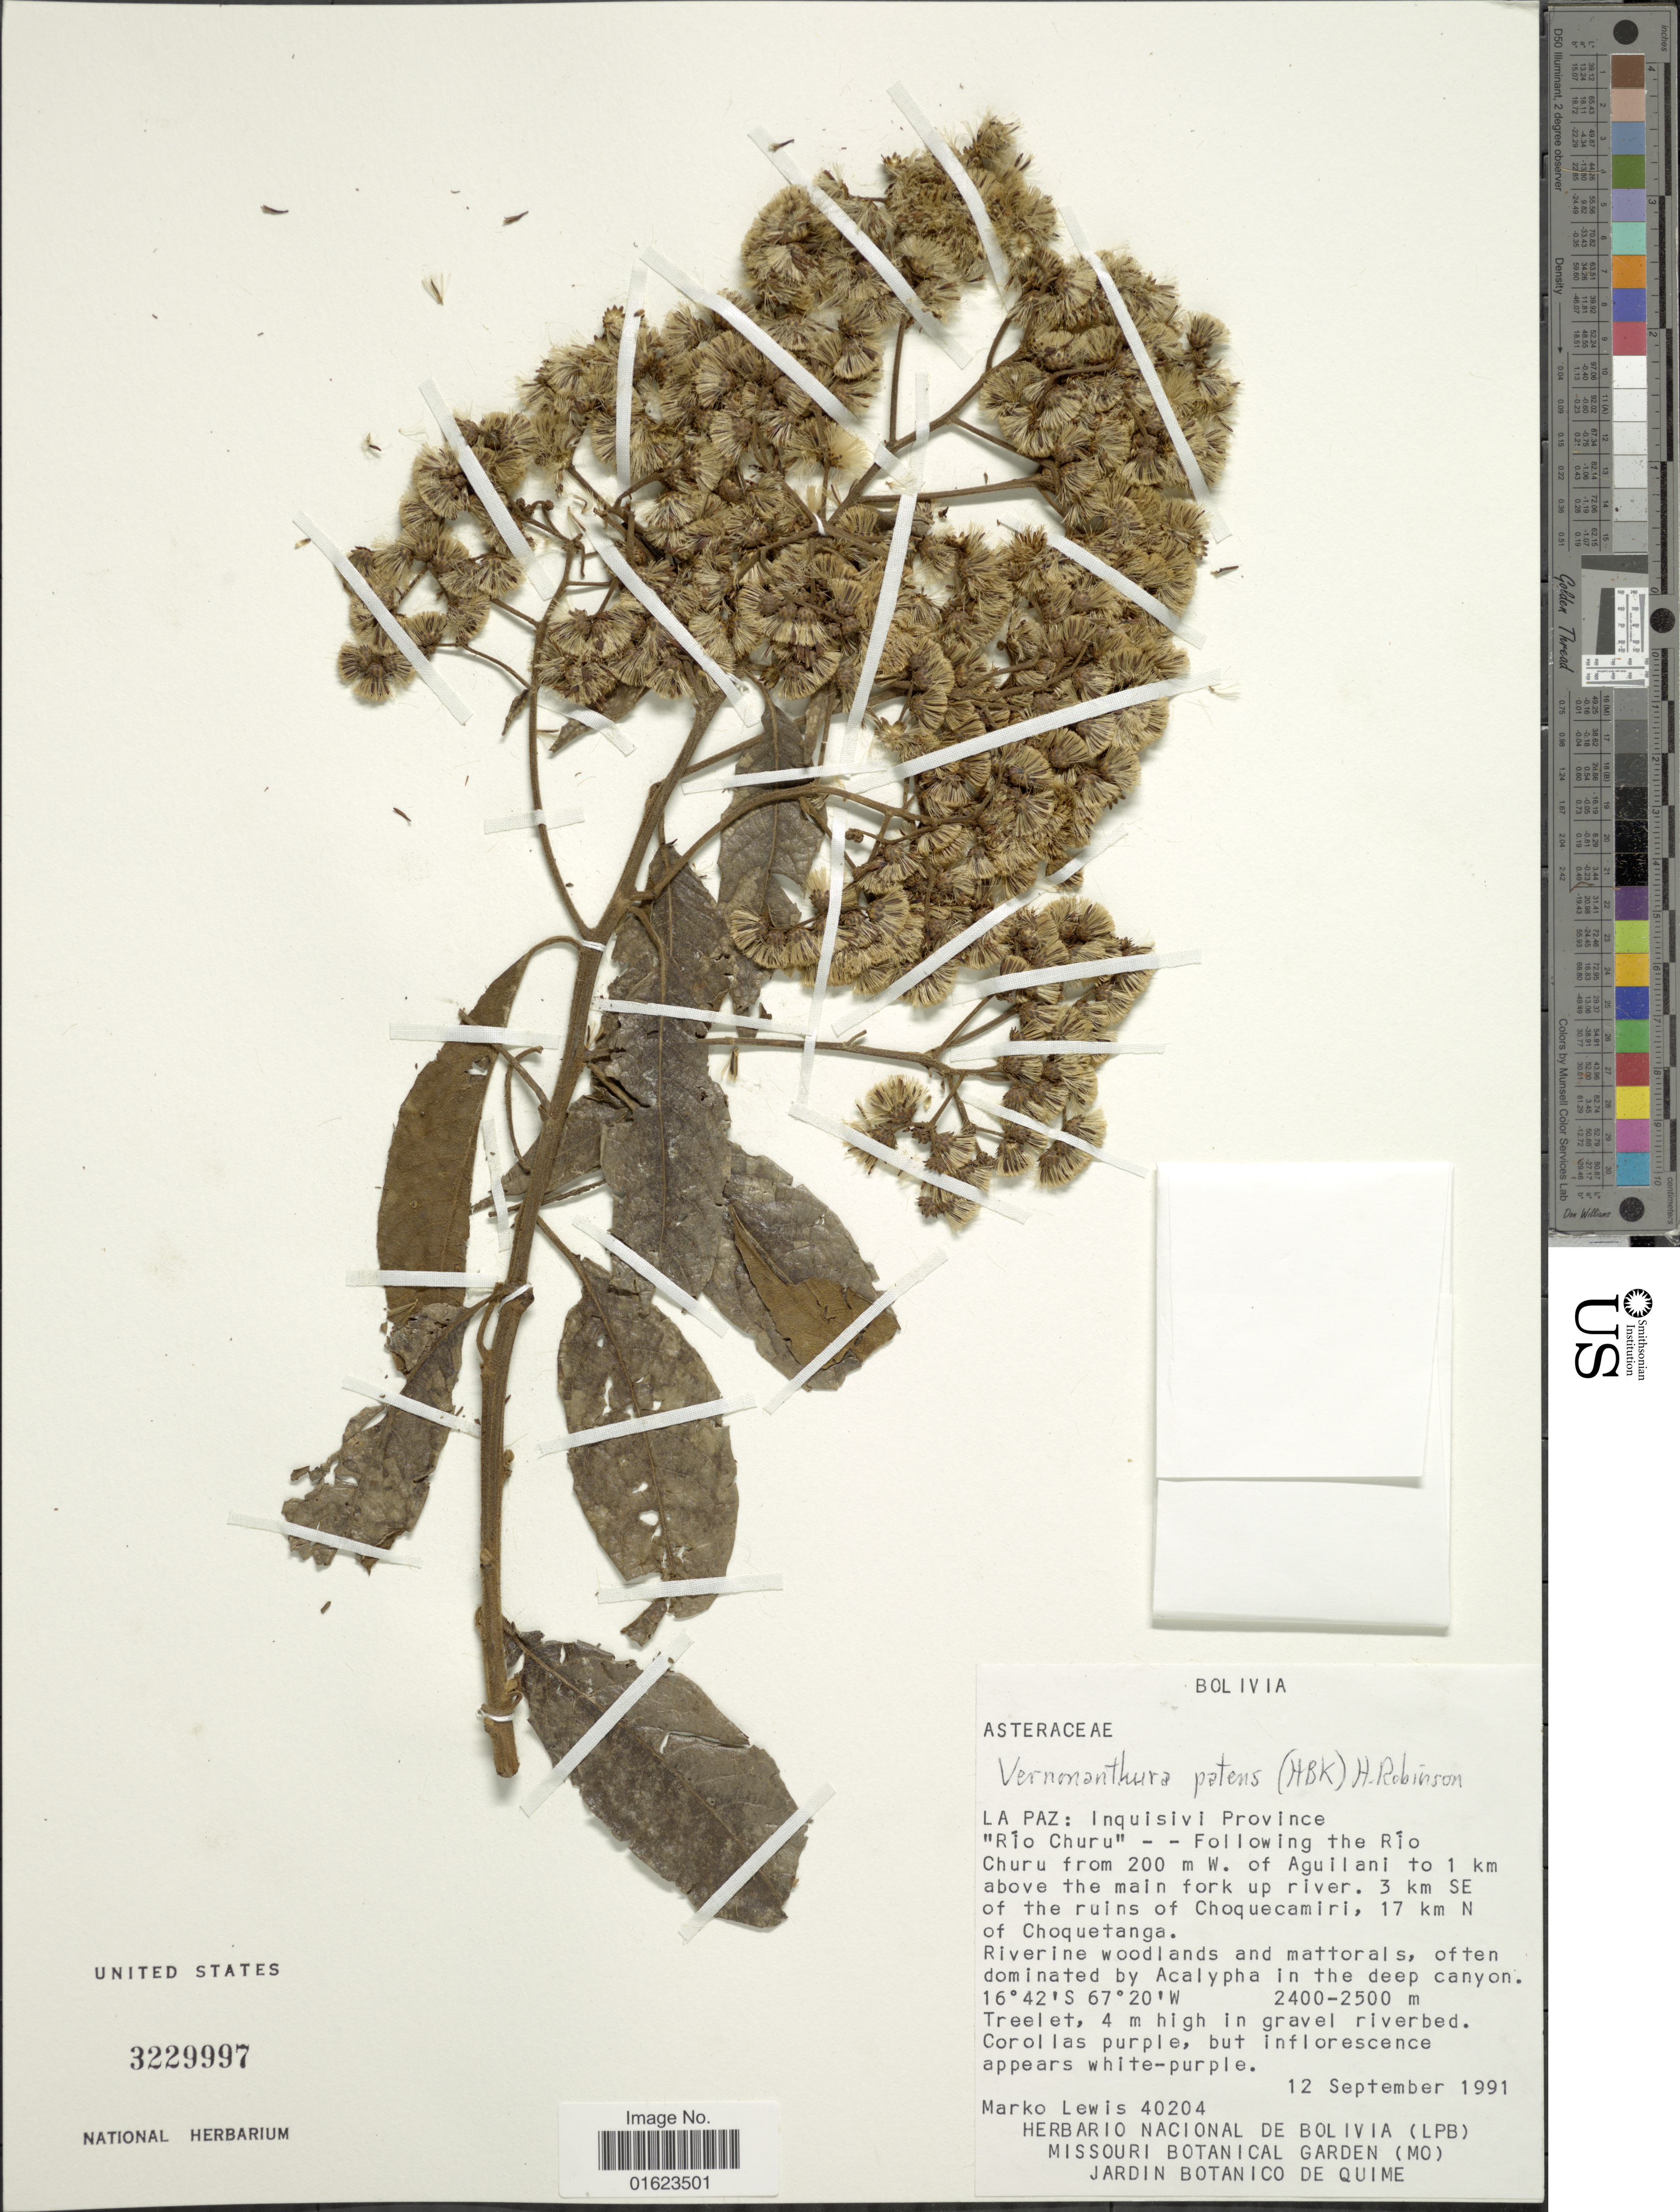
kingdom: Plantae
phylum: Tracheophyta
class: Magnoliopsida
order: Asterales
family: Asteraceae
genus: Vernonanthura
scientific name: Vernonanthura patens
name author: (Kunth) H. Rob.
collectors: M. A. Lewis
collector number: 40204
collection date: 1991-09-12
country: Bolivia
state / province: La Paz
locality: Inquisivi Province 'Río Churu' - - Following the Río Churu from 200 m W. of Aguilani to 1 km above the main fork up river. 3 km SE of the ruins of Chioqueca,iri, 17 km N of Choquetanga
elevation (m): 2400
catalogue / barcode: US 3229997